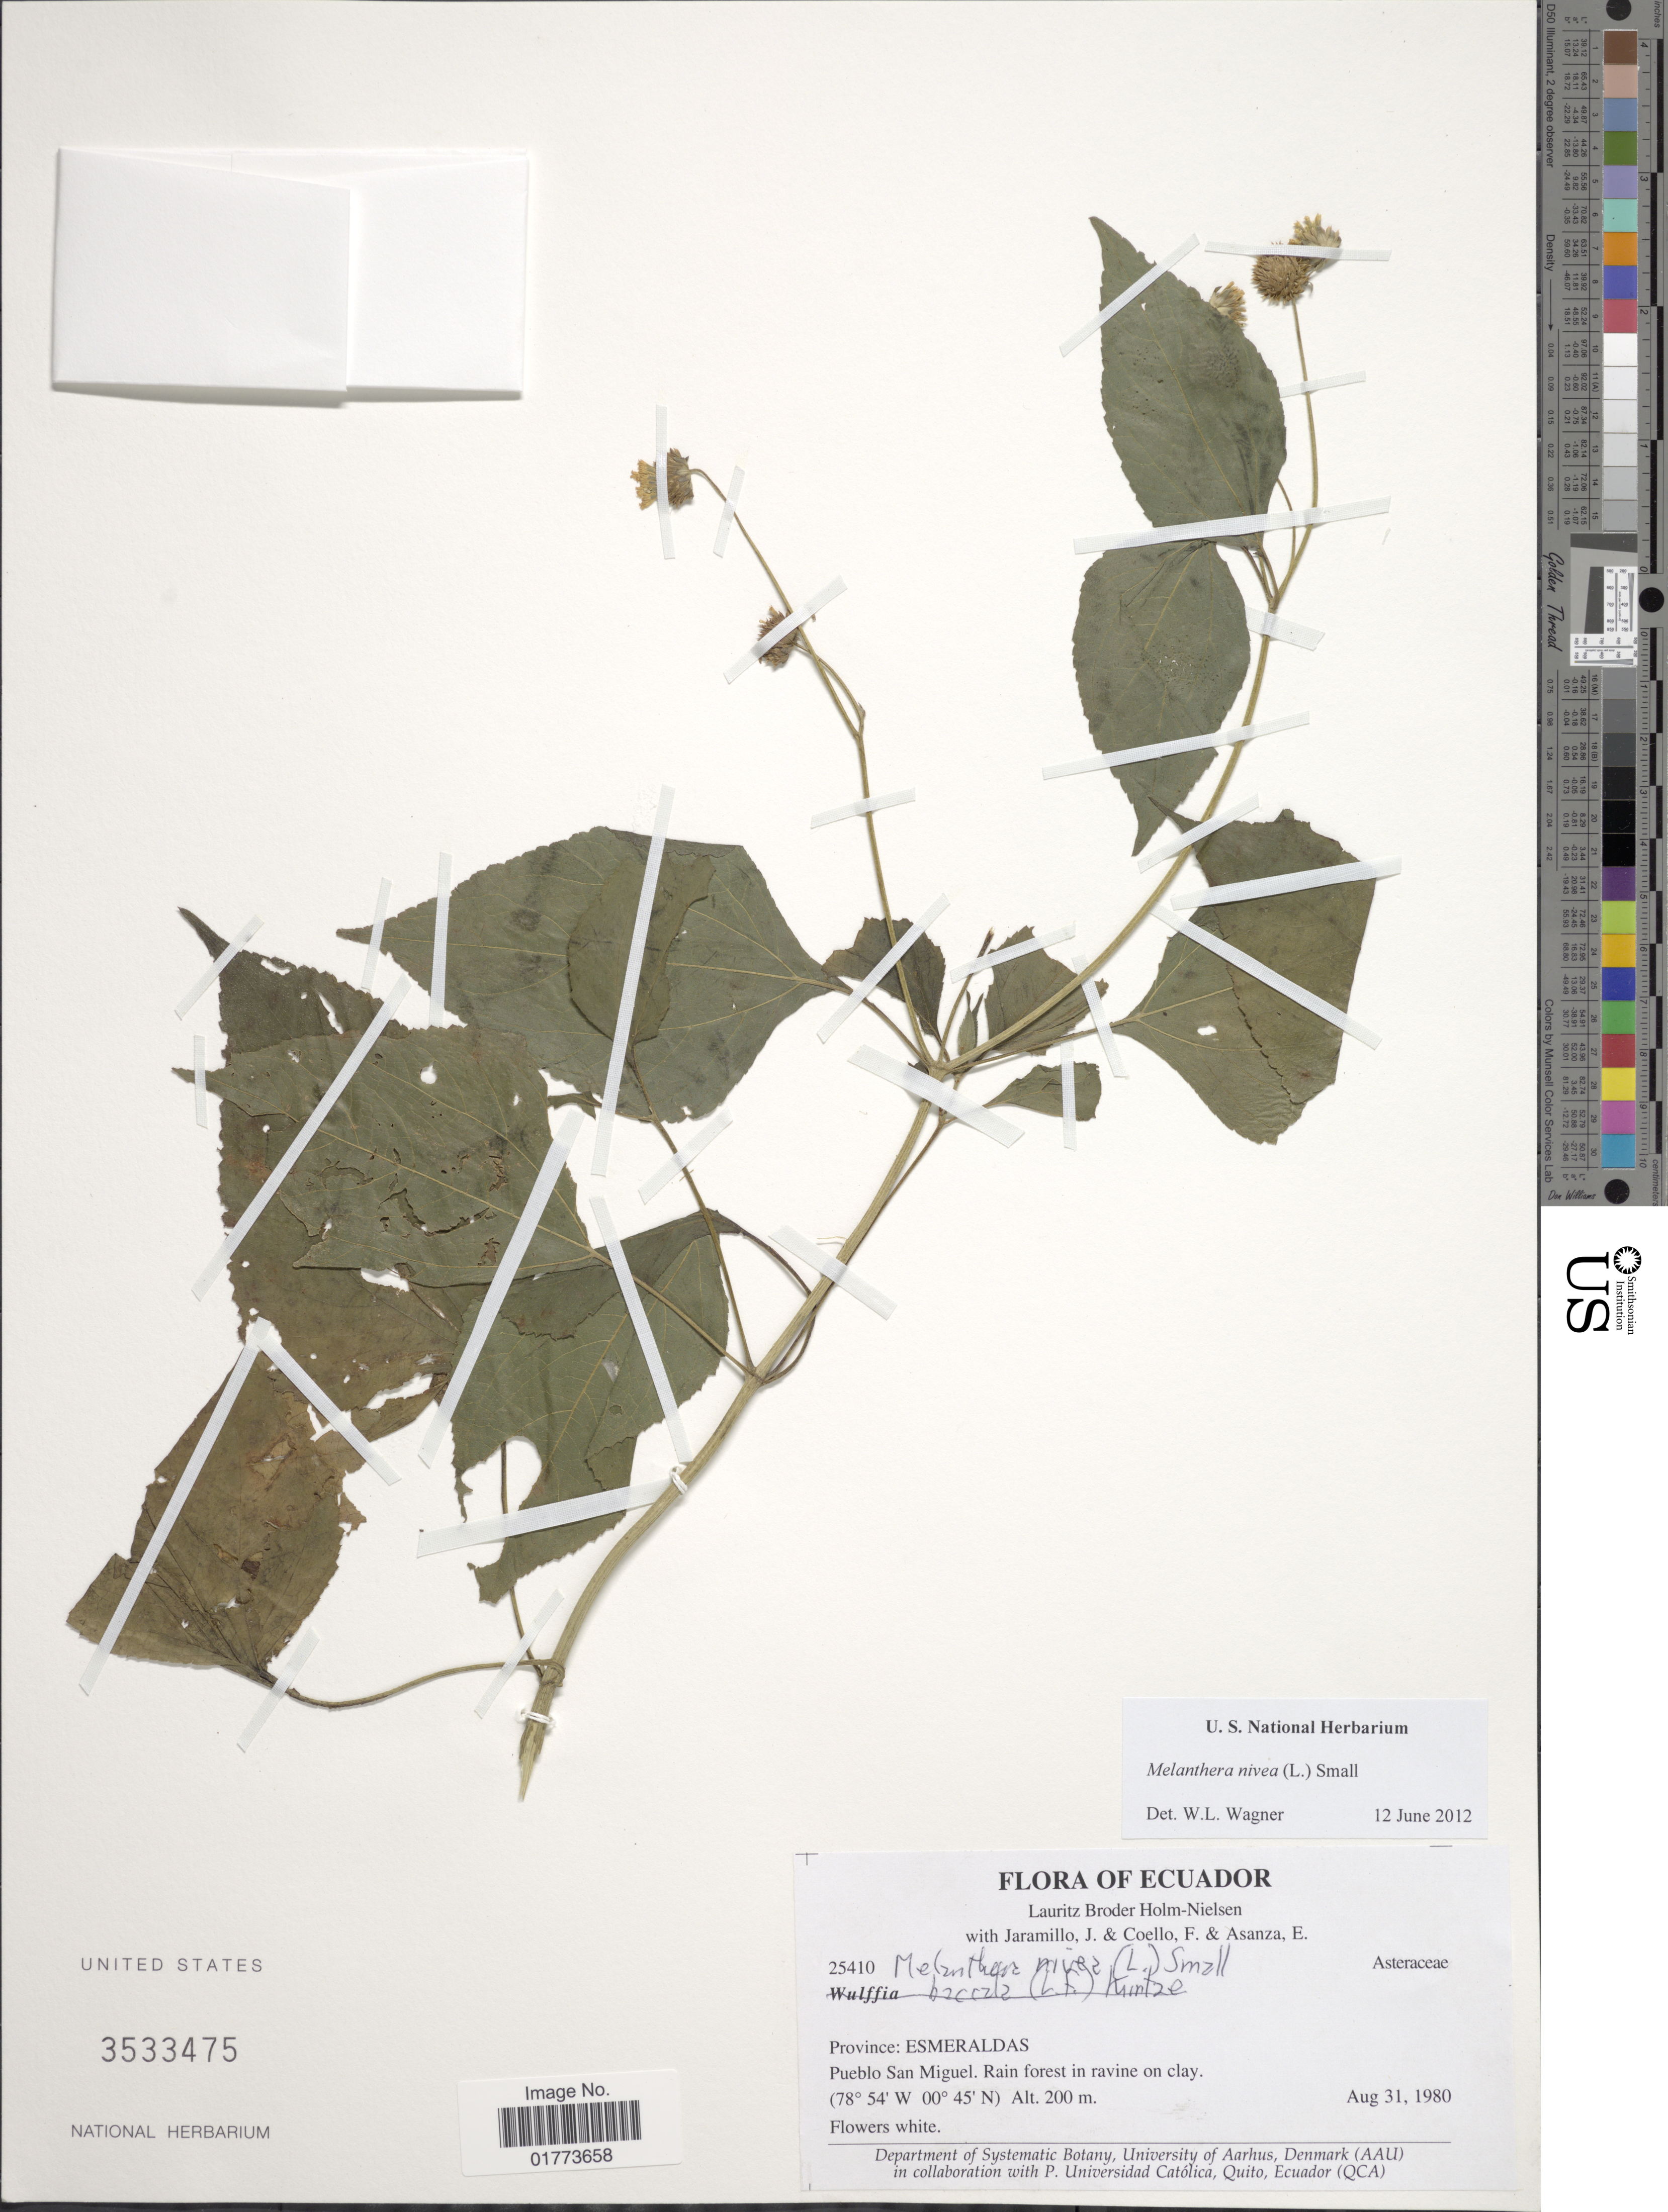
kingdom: Plantae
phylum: Tracheophyta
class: Magnoliopsida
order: Asterales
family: Asteraceae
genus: Melanthera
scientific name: Melanthera nivea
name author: (L.) Small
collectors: L. B. Holm-Nielsen, J. Jaramillo, F. Coello & E. Asanza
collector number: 25410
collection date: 1980-08-31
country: Ecuador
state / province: Esmeraldas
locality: Province: Esmeraldas. Pueblo San Miguel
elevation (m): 200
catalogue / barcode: US 3533475